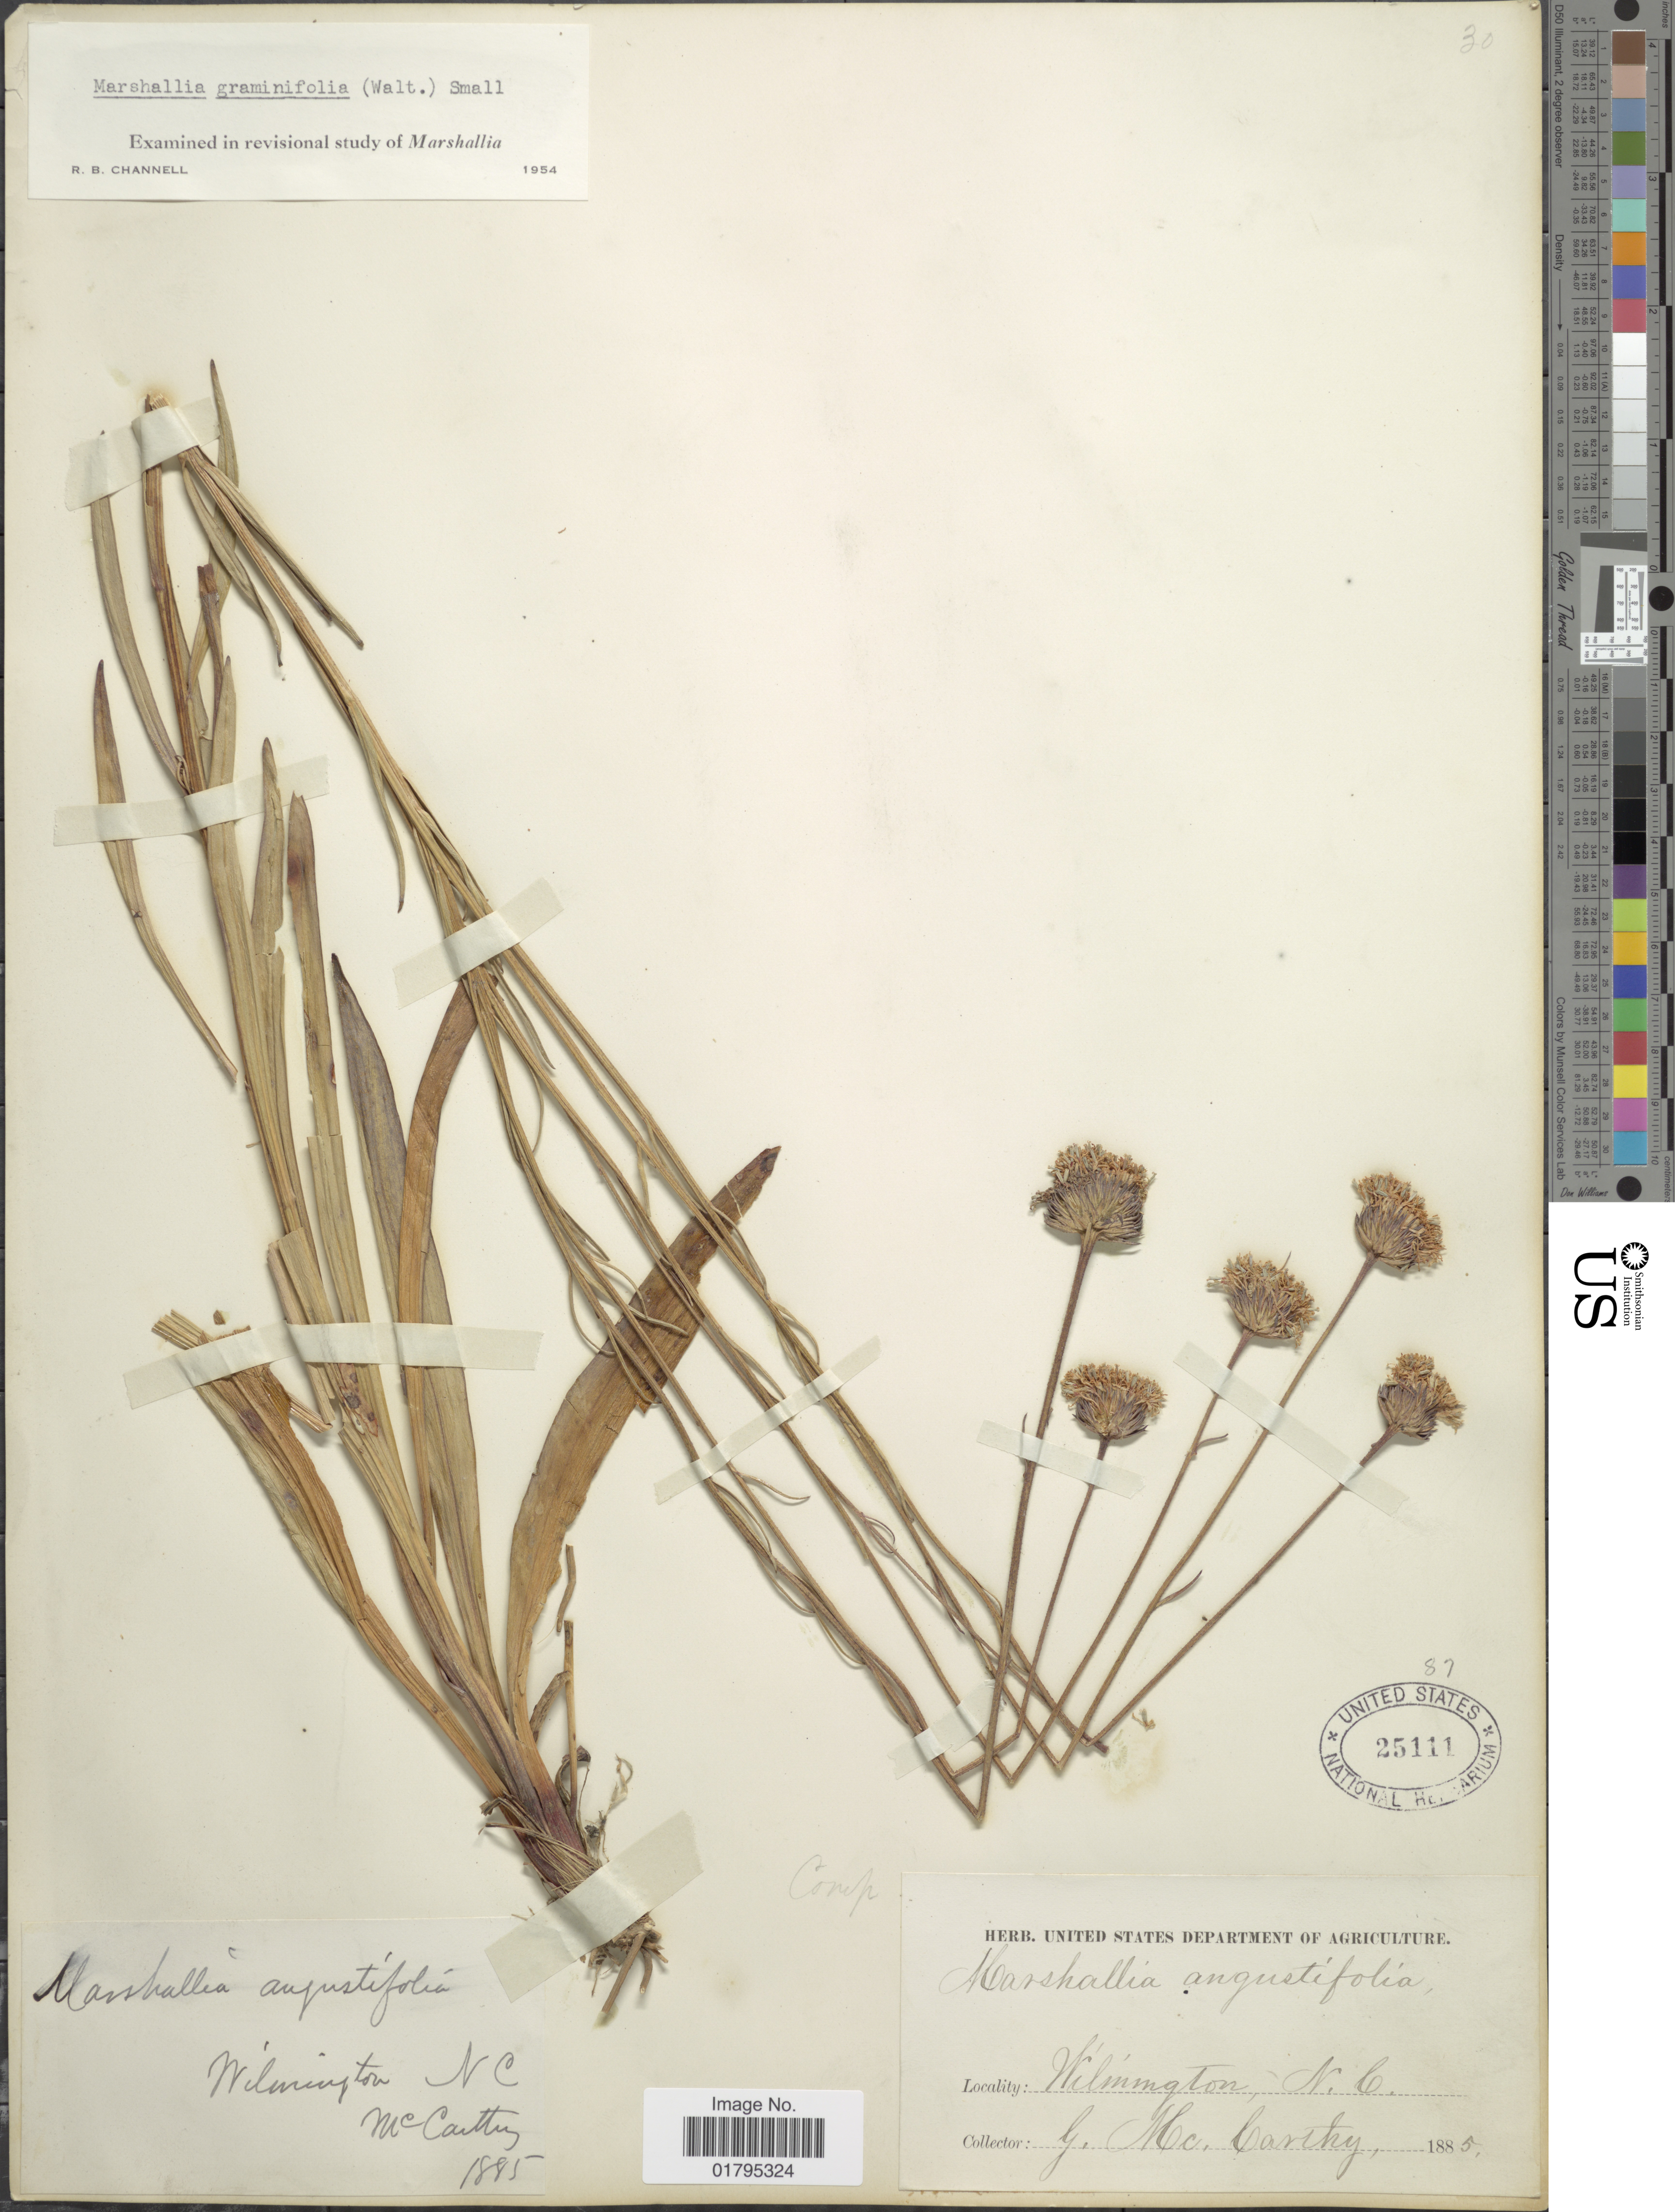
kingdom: Plantae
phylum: Tracheophyta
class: Magnoliopsida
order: Asterales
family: Asteraceae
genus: Marshallia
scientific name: Marshallia graminifolia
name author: (Walter) Small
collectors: G. McCarthy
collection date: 1885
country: United States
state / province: North Carolina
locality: Wilmington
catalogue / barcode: US 25111